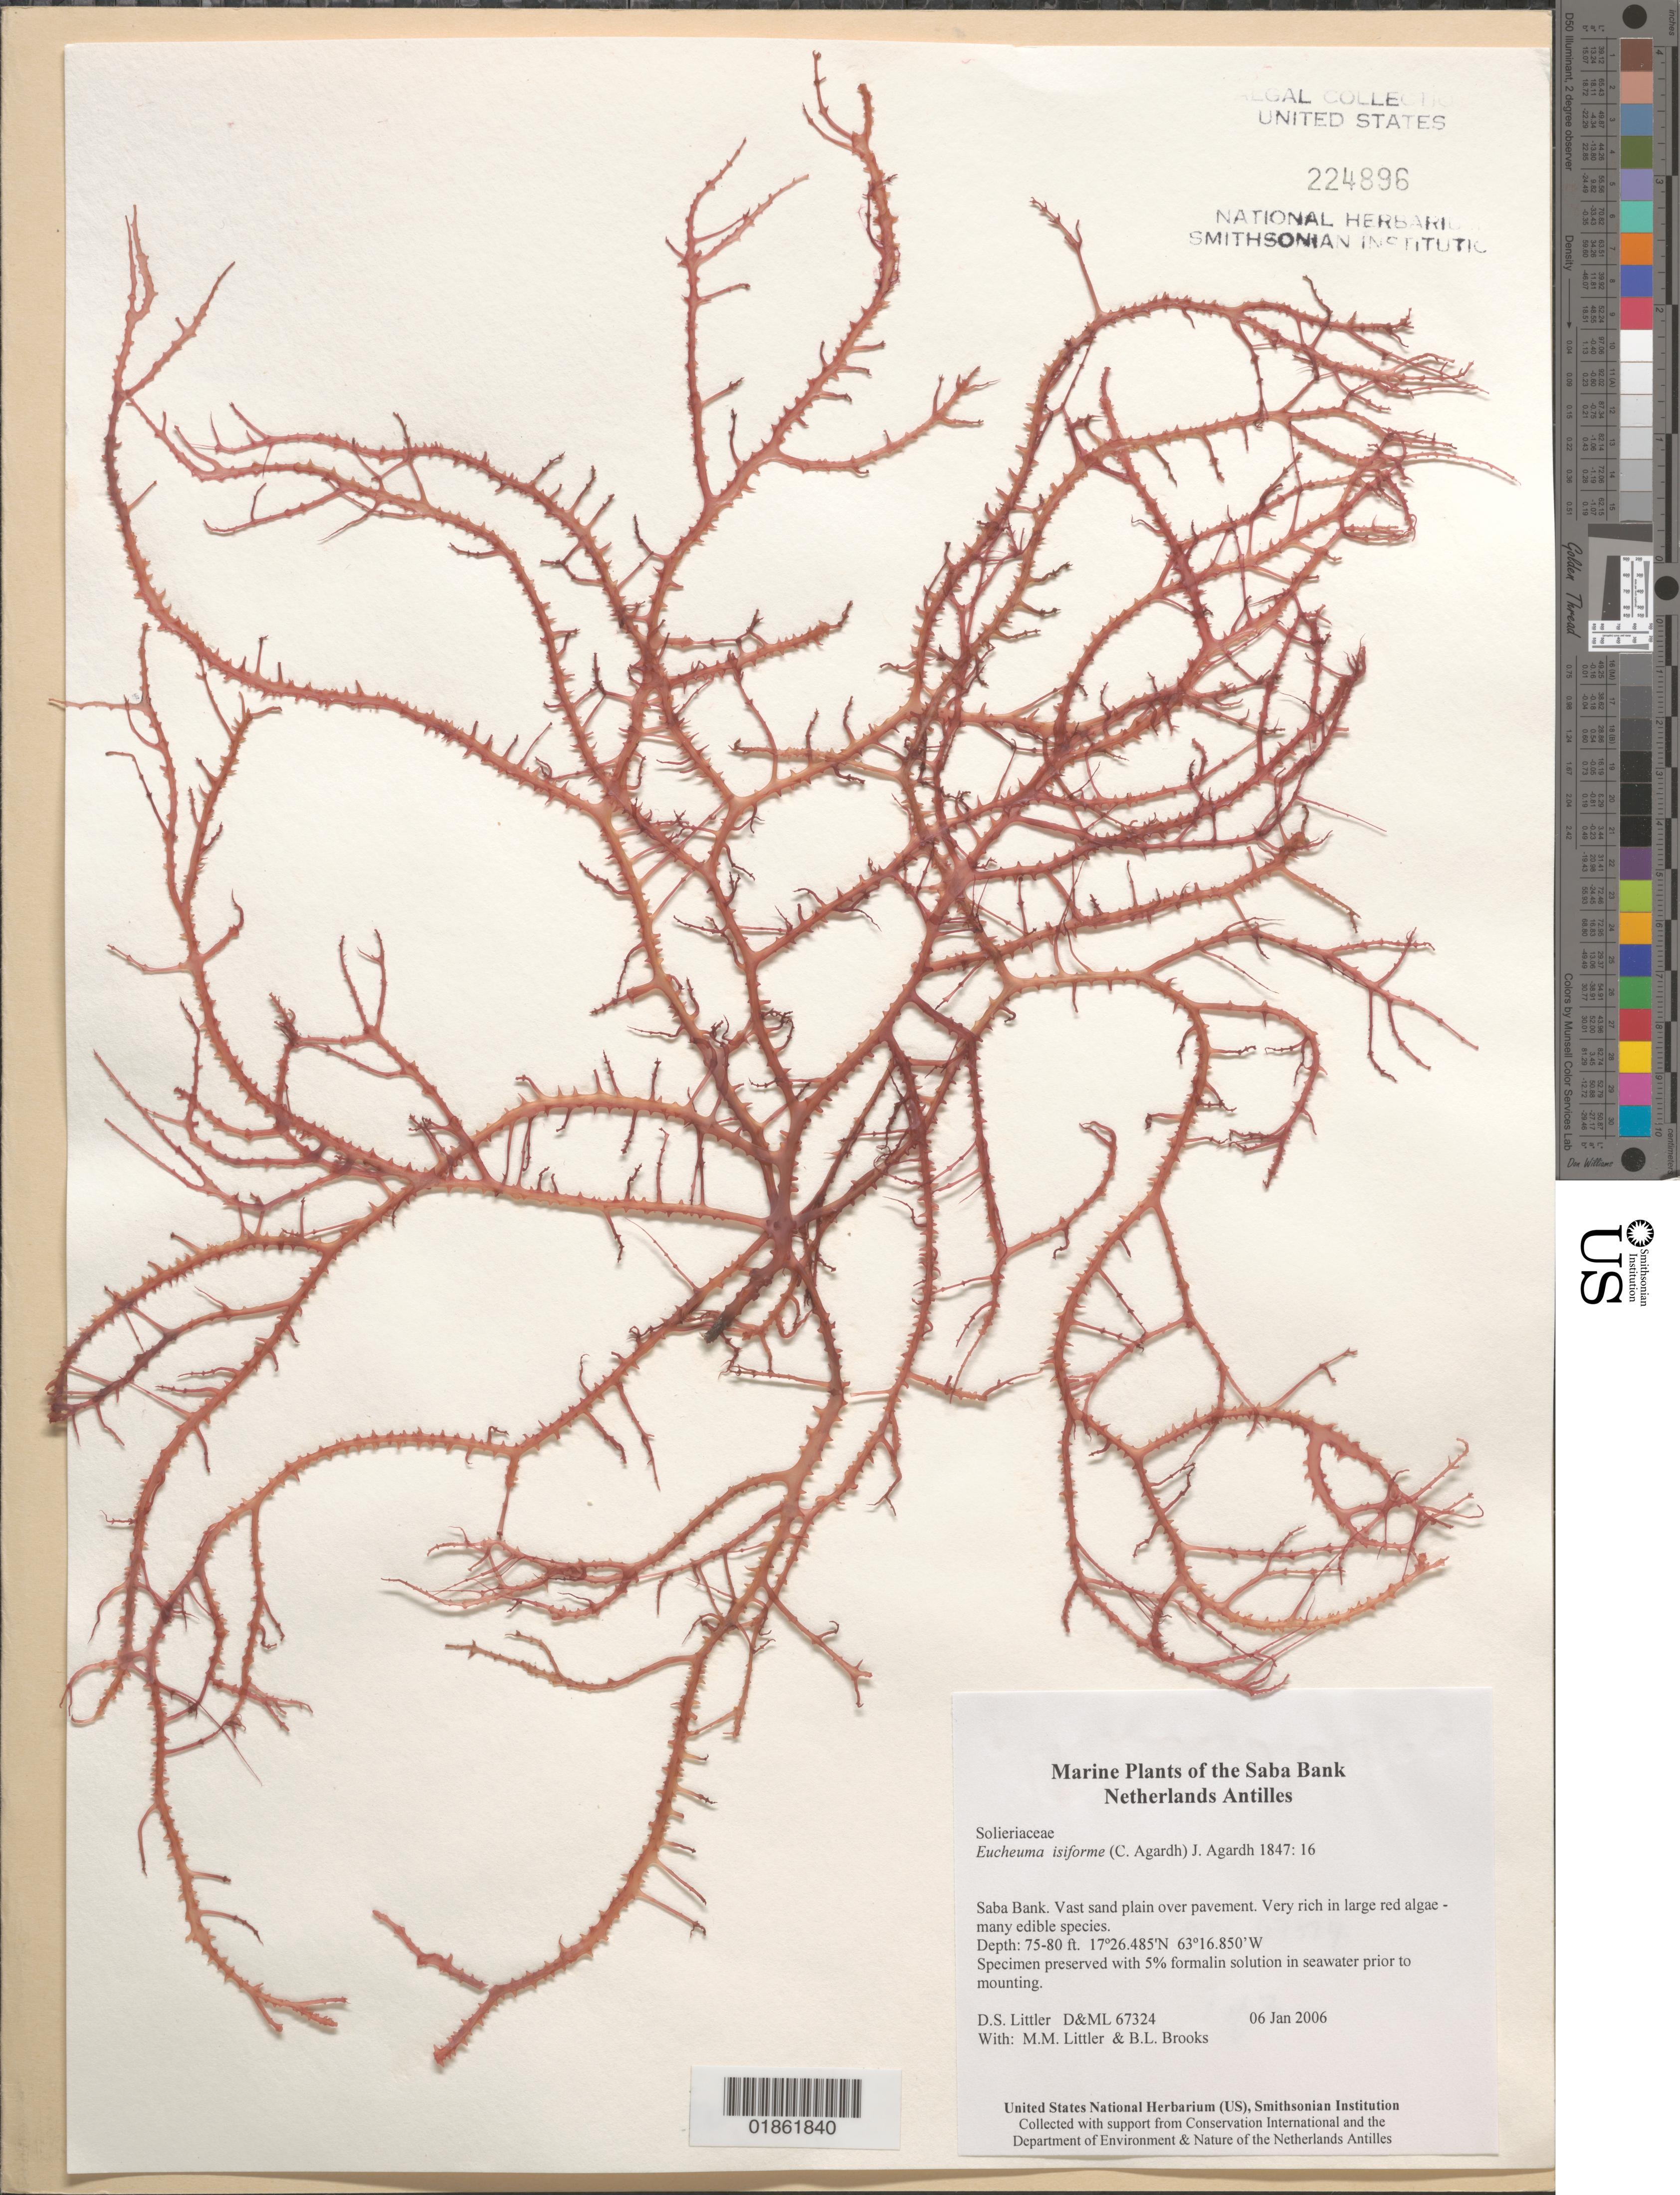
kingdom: Plantae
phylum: Rhodophyta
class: Florideophyceae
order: Gigartinales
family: Solieriaceae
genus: Eucheumatopsis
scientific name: Eucheumatopsis isiformis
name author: (C. Agardh) M.L. Núñez-Resendiz et al.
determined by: Algae name updating Project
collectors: M. M. Littler, D. S. Littler & B. Brooks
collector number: D&ML 67324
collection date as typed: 06 Jan 2006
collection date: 2006-01-06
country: Netherlands Antilles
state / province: ABC Islands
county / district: Saba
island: Saba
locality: Algae flats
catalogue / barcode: US 224896